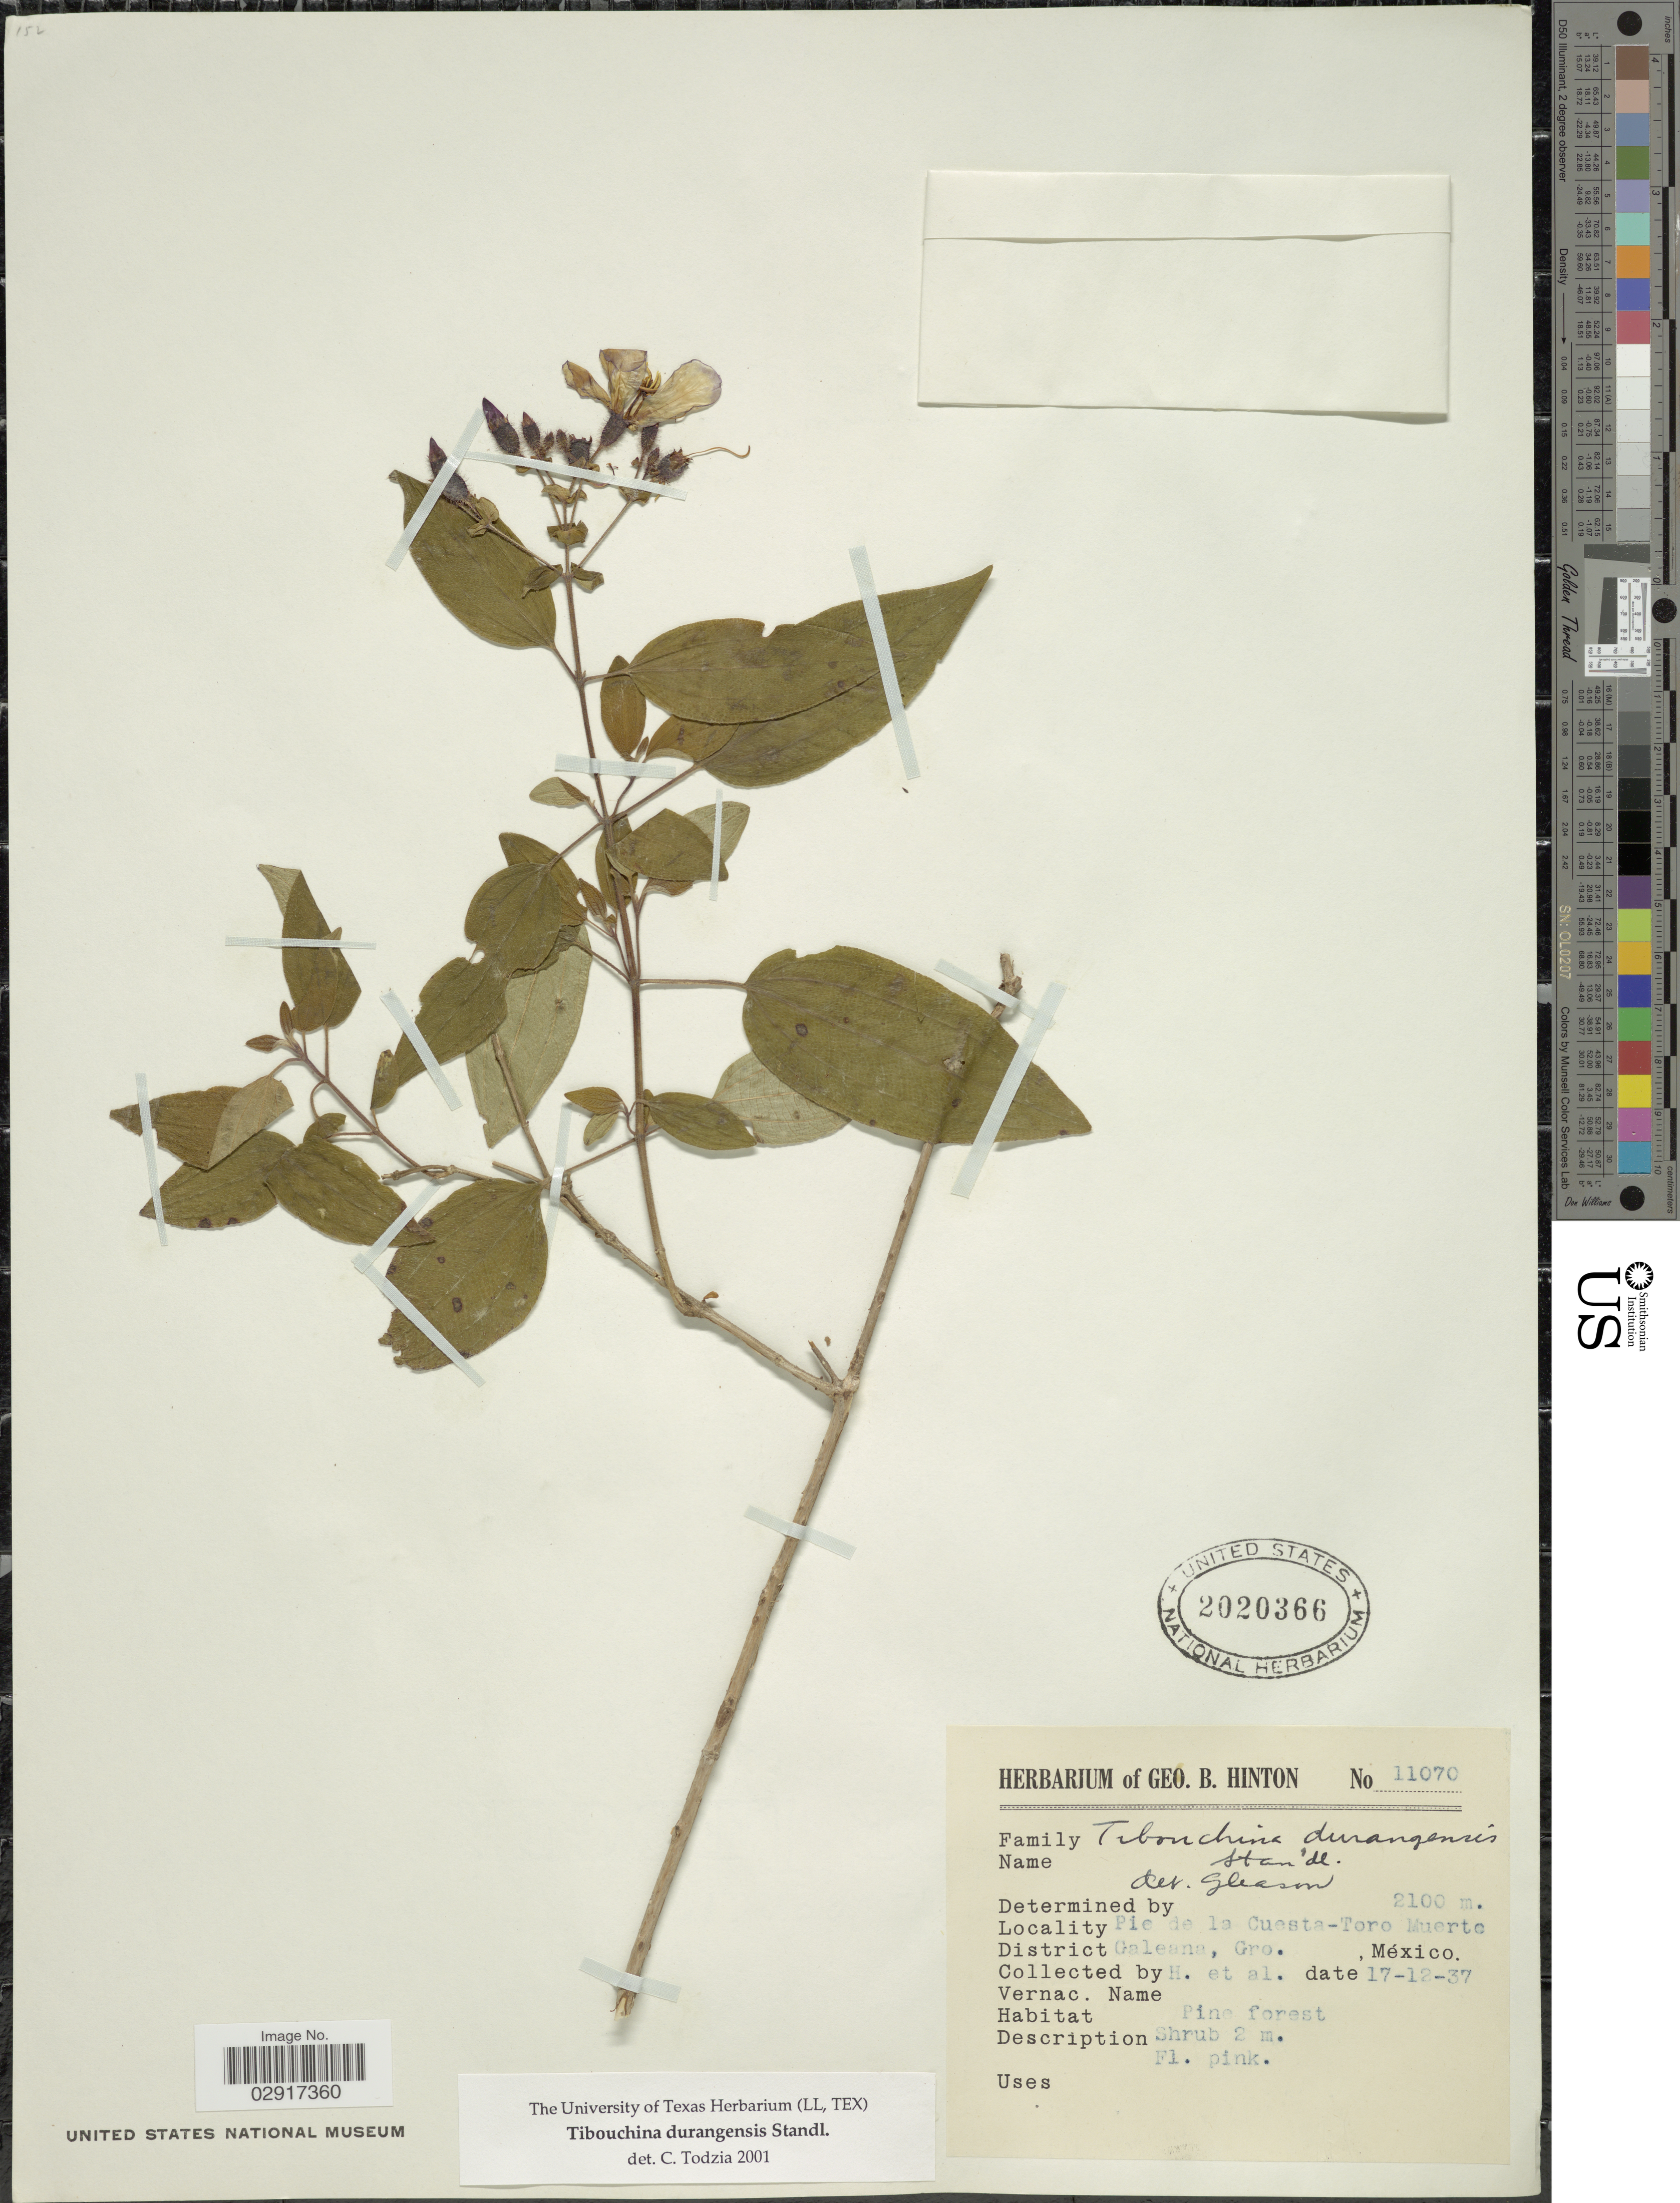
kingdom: Plantae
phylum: Tracheophyta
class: Magnoliopsida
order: Myrtales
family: Melastomataceae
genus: Chaetogastra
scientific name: Chaetogastra durangensis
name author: (Standl.) P.J.F. Guim. & Michelang.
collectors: G. B. Hinton & et al.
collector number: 11070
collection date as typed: Transcribed d/m/y: 17/12/37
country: Mexico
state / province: Guerrero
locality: Pie de la Cuesta-Toro Muerte. District Galeana, Gro.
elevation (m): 2100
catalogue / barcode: US 2020366